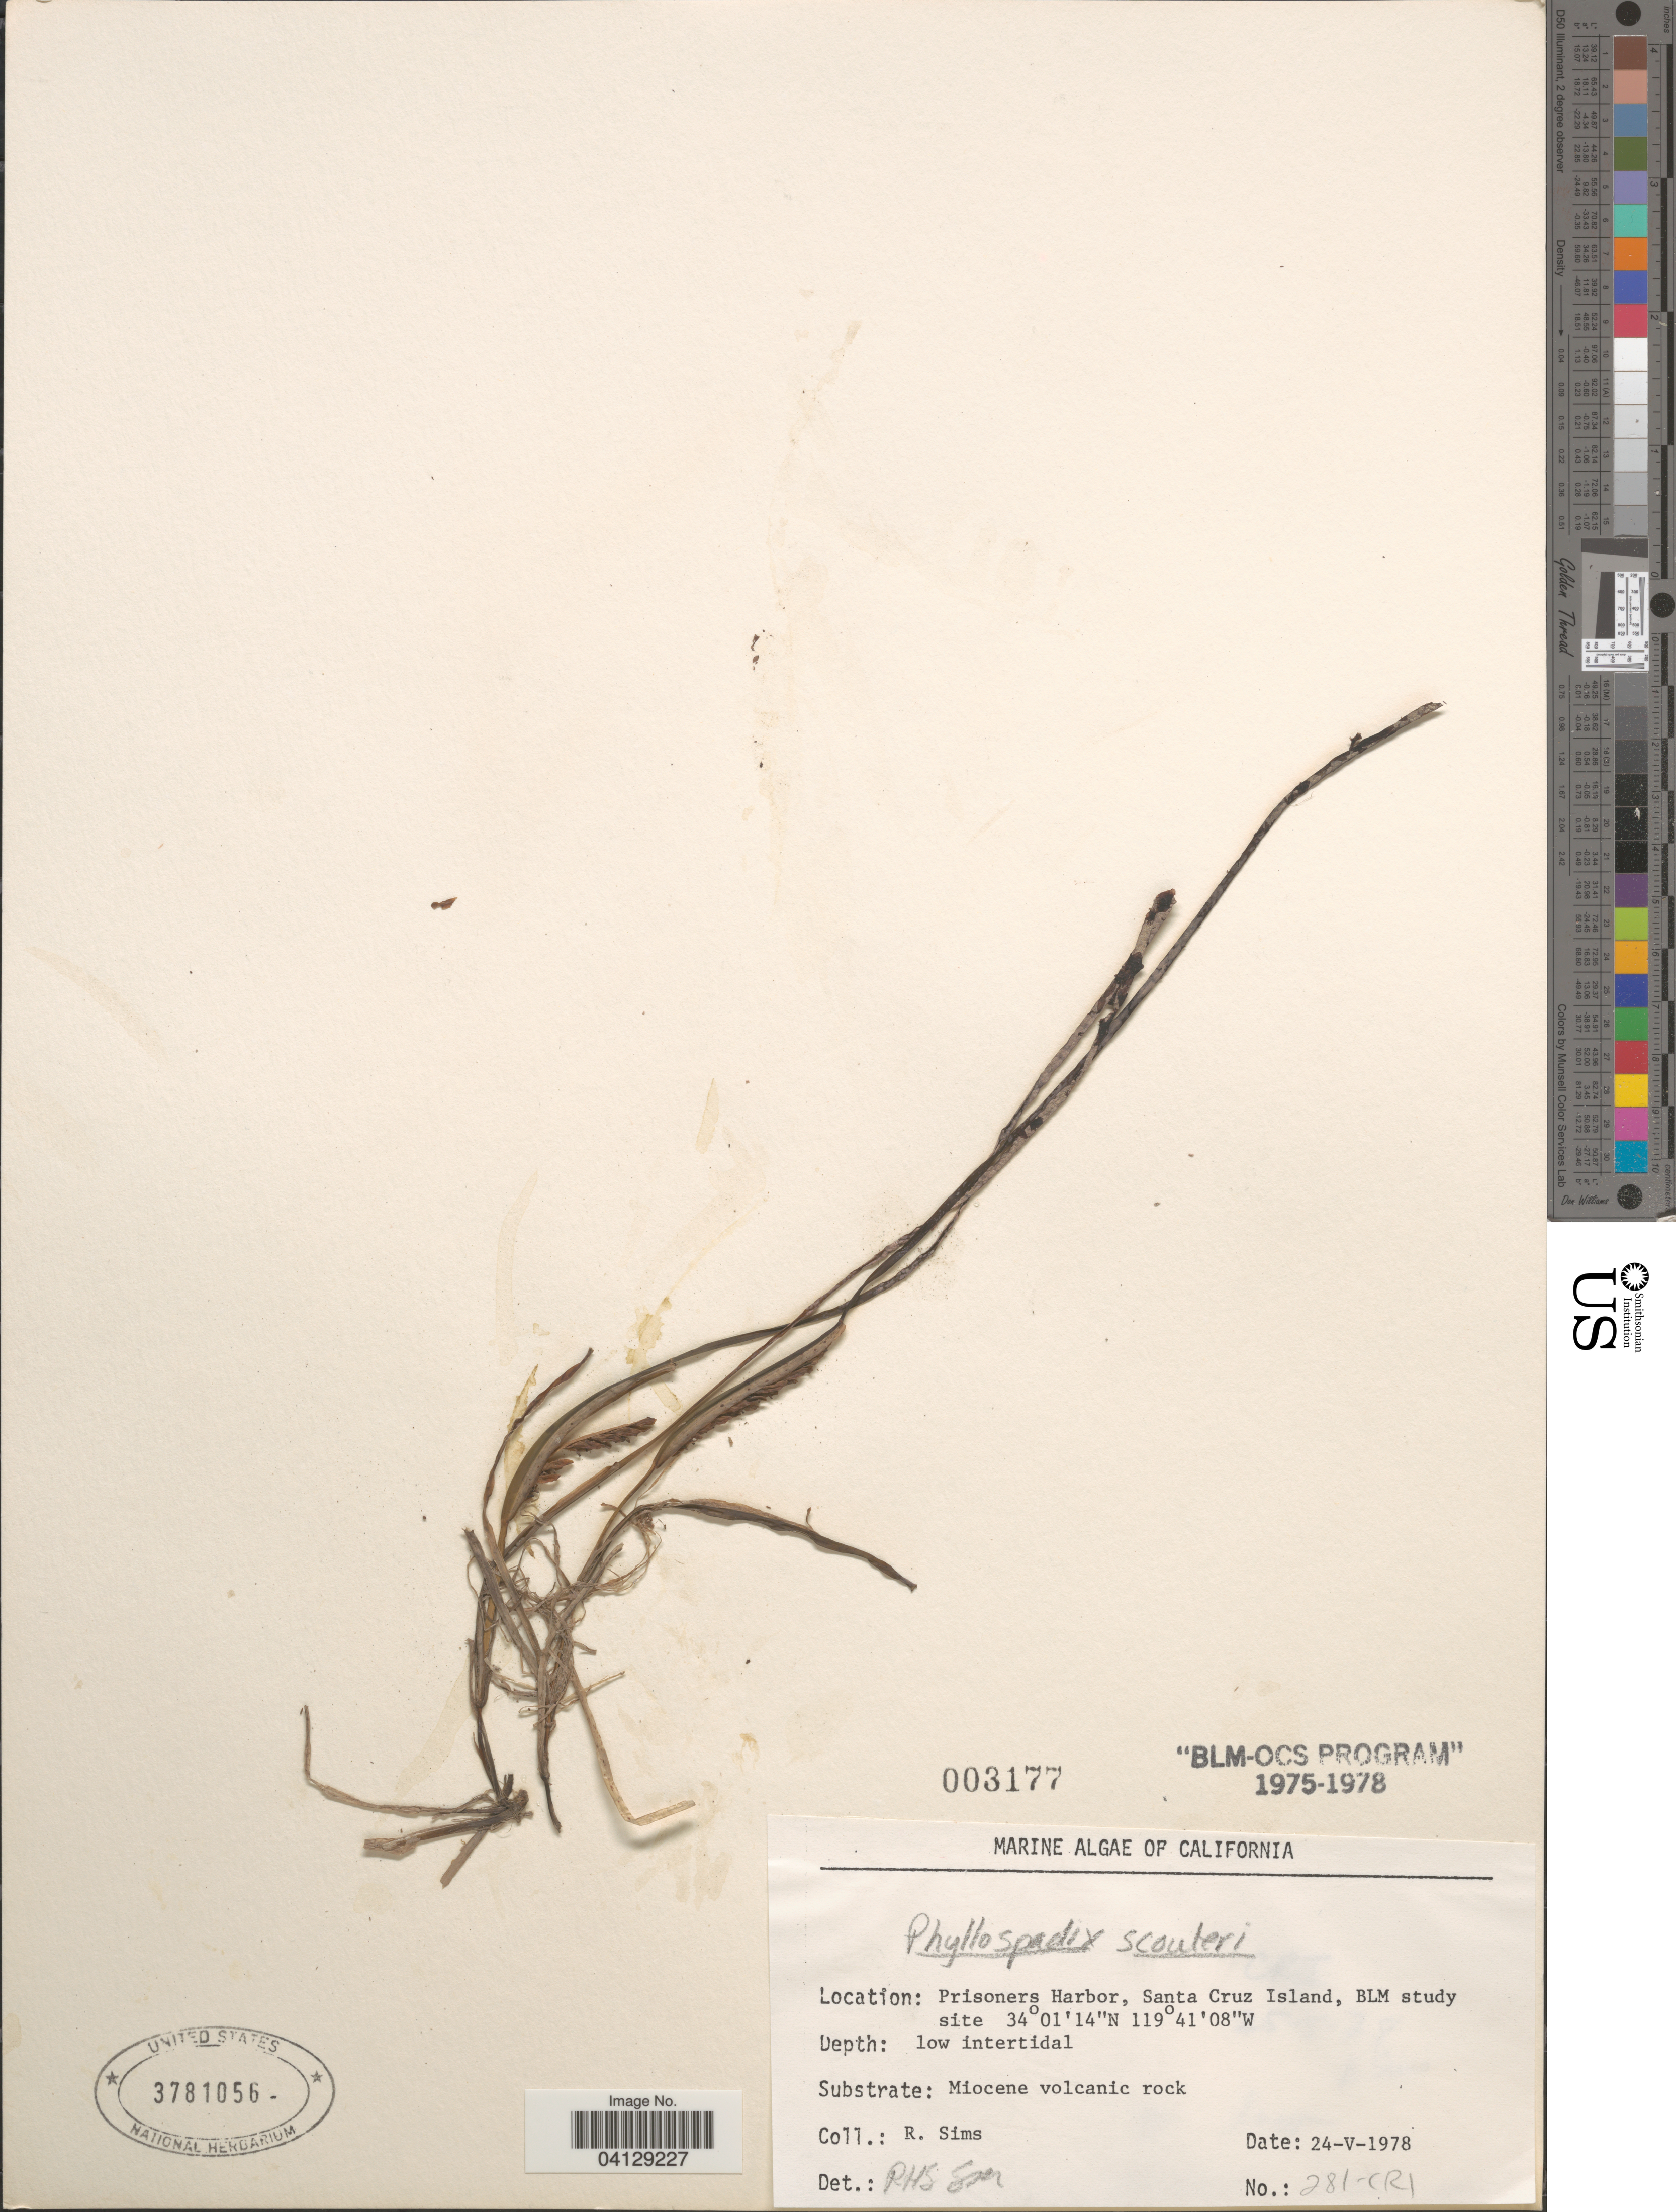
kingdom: Plantae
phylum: Tracheophyta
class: Liliopsida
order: Alismatales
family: Zosteraceae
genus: Phyllospadix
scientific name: Phyllospadix scouleri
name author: Hook.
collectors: R. Sims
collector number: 281-CRI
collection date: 1978-05-24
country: United States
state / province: California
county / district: Santa Barbara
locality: Prisoners Harbor, Santa Cruz Island, BLM study site.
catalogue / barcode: US 3781056